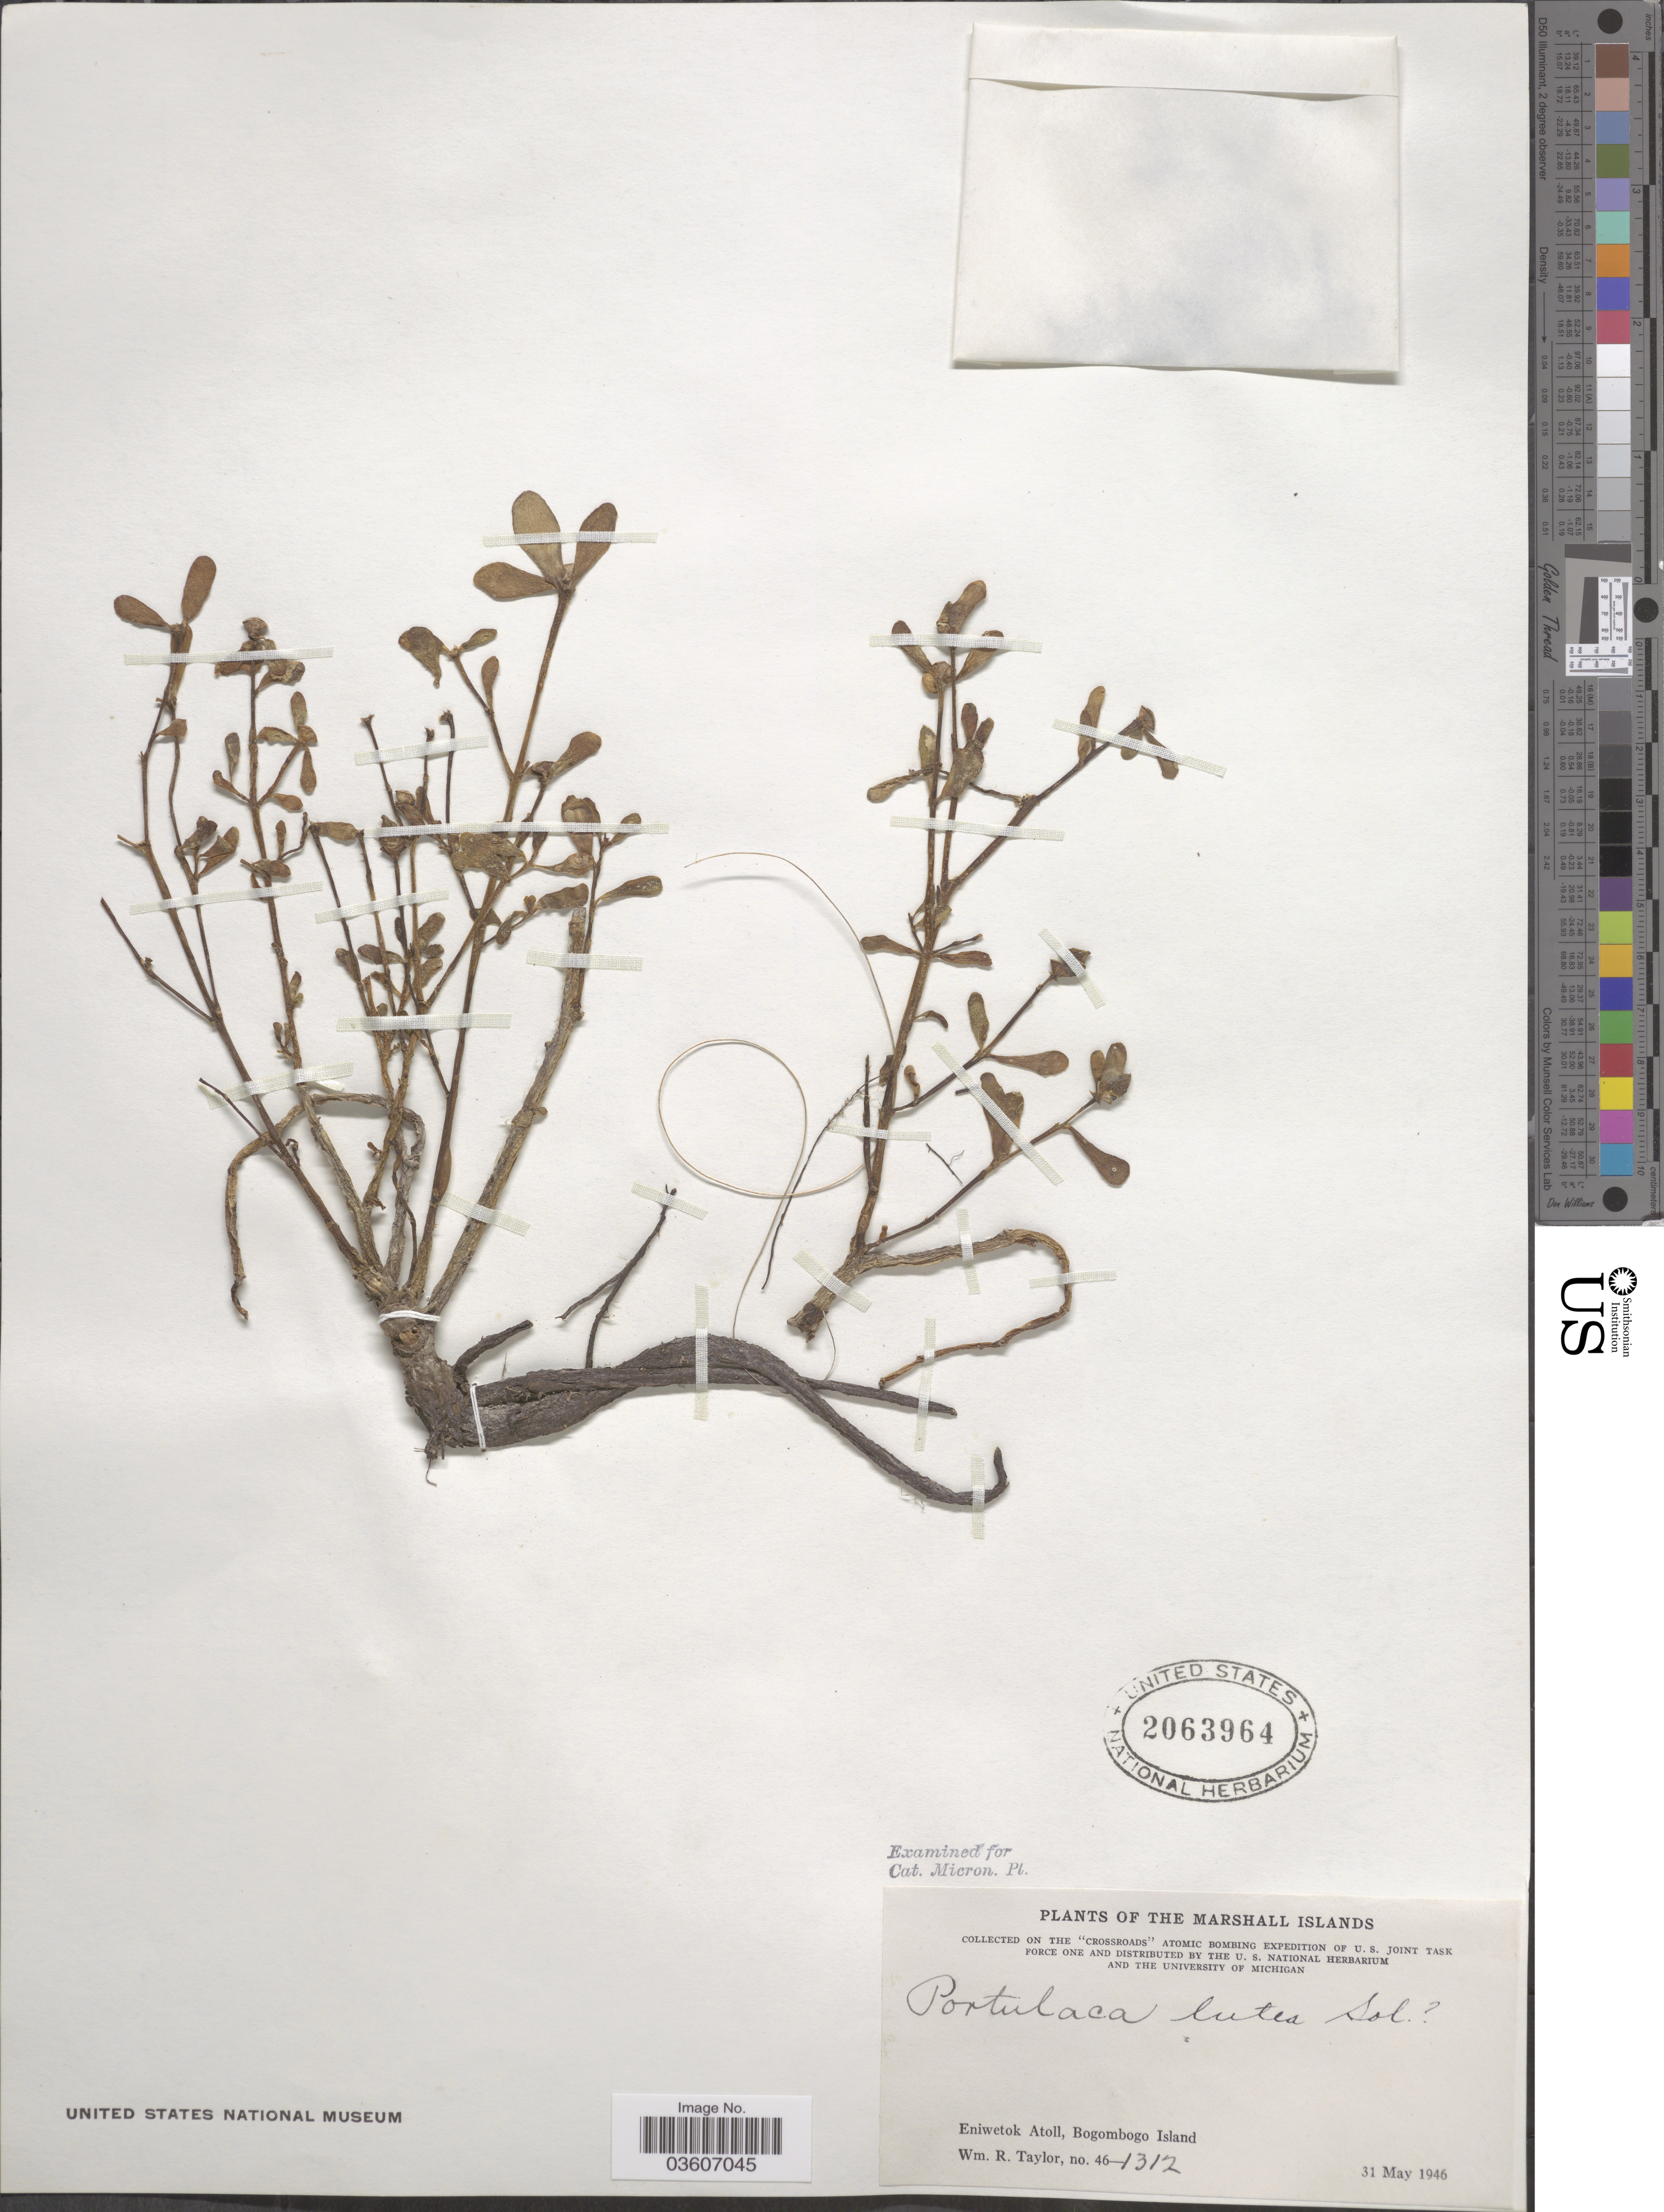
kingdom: Plantae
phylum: Tracheophyta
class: Magnoliopsida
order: Caryophyllales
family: Portulacaceae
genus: Portulaca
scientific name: Portulaca lutea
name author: Sol. ex G. Forst.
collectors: W. R. Taylor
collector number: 46-1312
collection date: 1946-05-31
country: Marshall Islands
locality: Eniwetok Atoll, Bogombogo Island.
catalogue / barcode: US 2063964